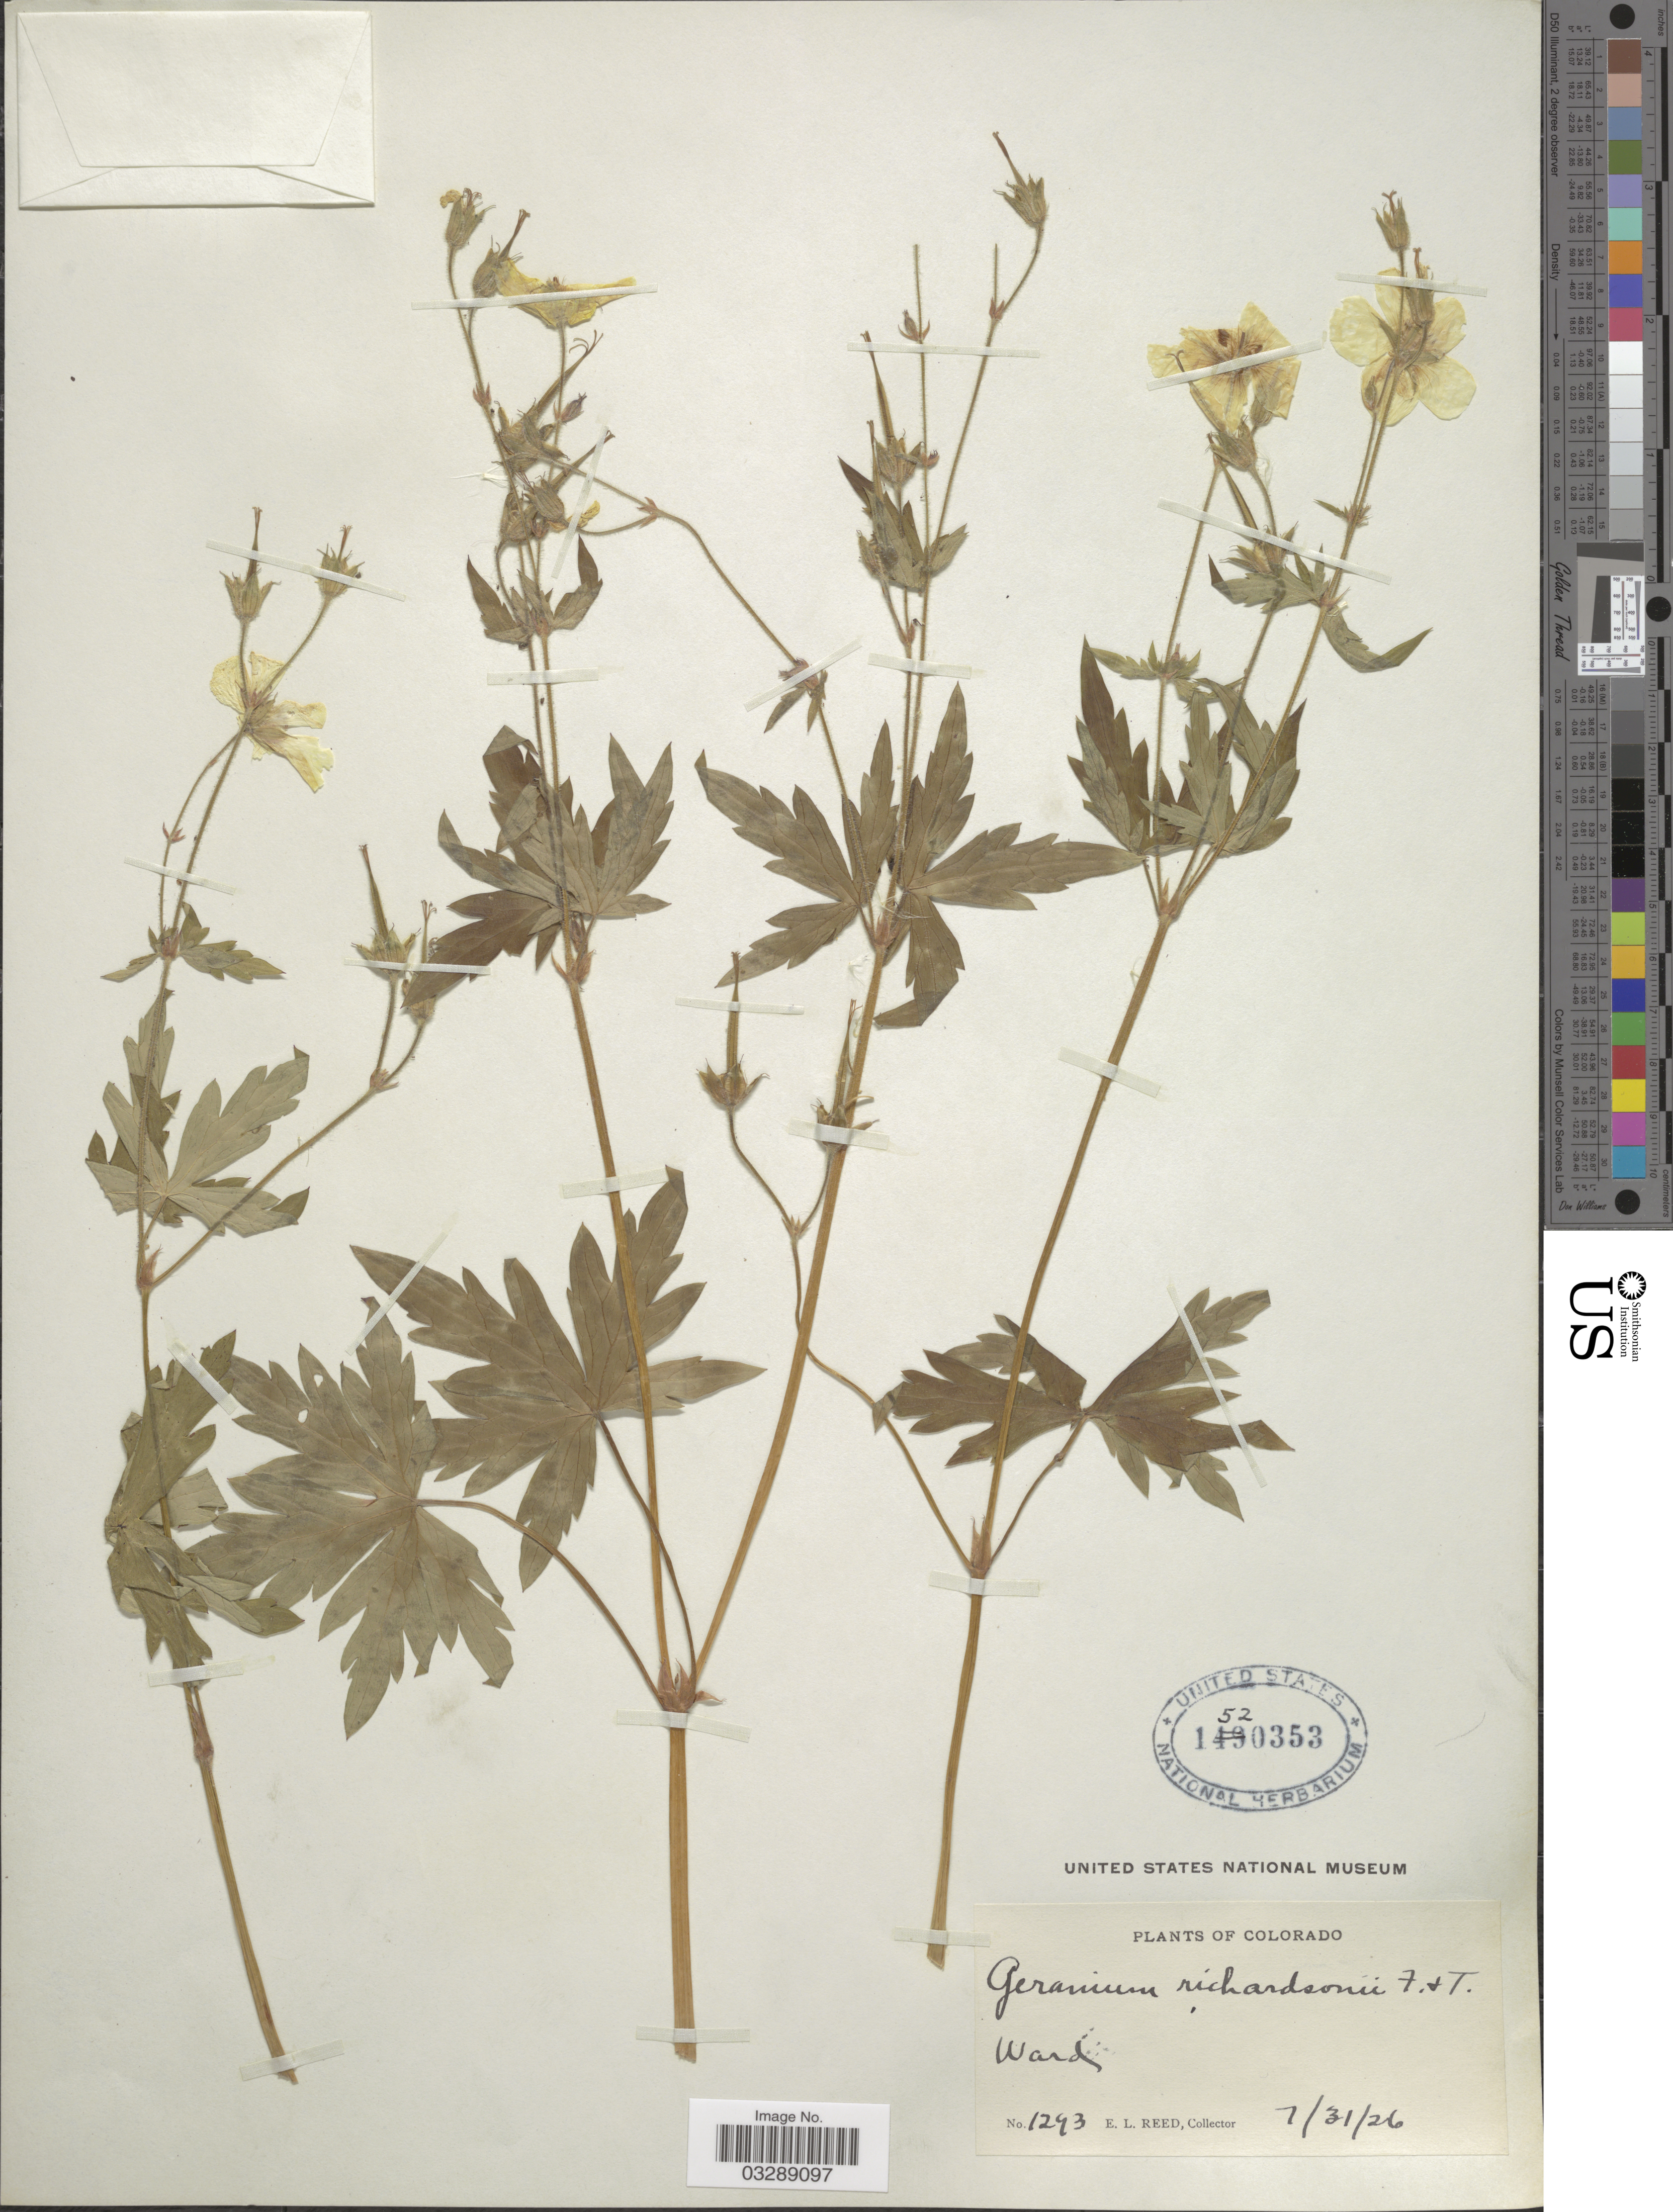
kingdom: Plantae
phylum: Tracheophyta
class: Magnoliopsida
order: Geraniales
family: Geraniaceae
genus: Geranium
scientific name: Geranium richardsonii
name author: Fisch. & Trautv.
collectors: E. Reed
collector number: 1293*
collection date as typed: Transcribed d/m/y: 31/7/26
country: United States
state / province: Colorado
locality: Ward.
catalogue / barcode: US 1520353